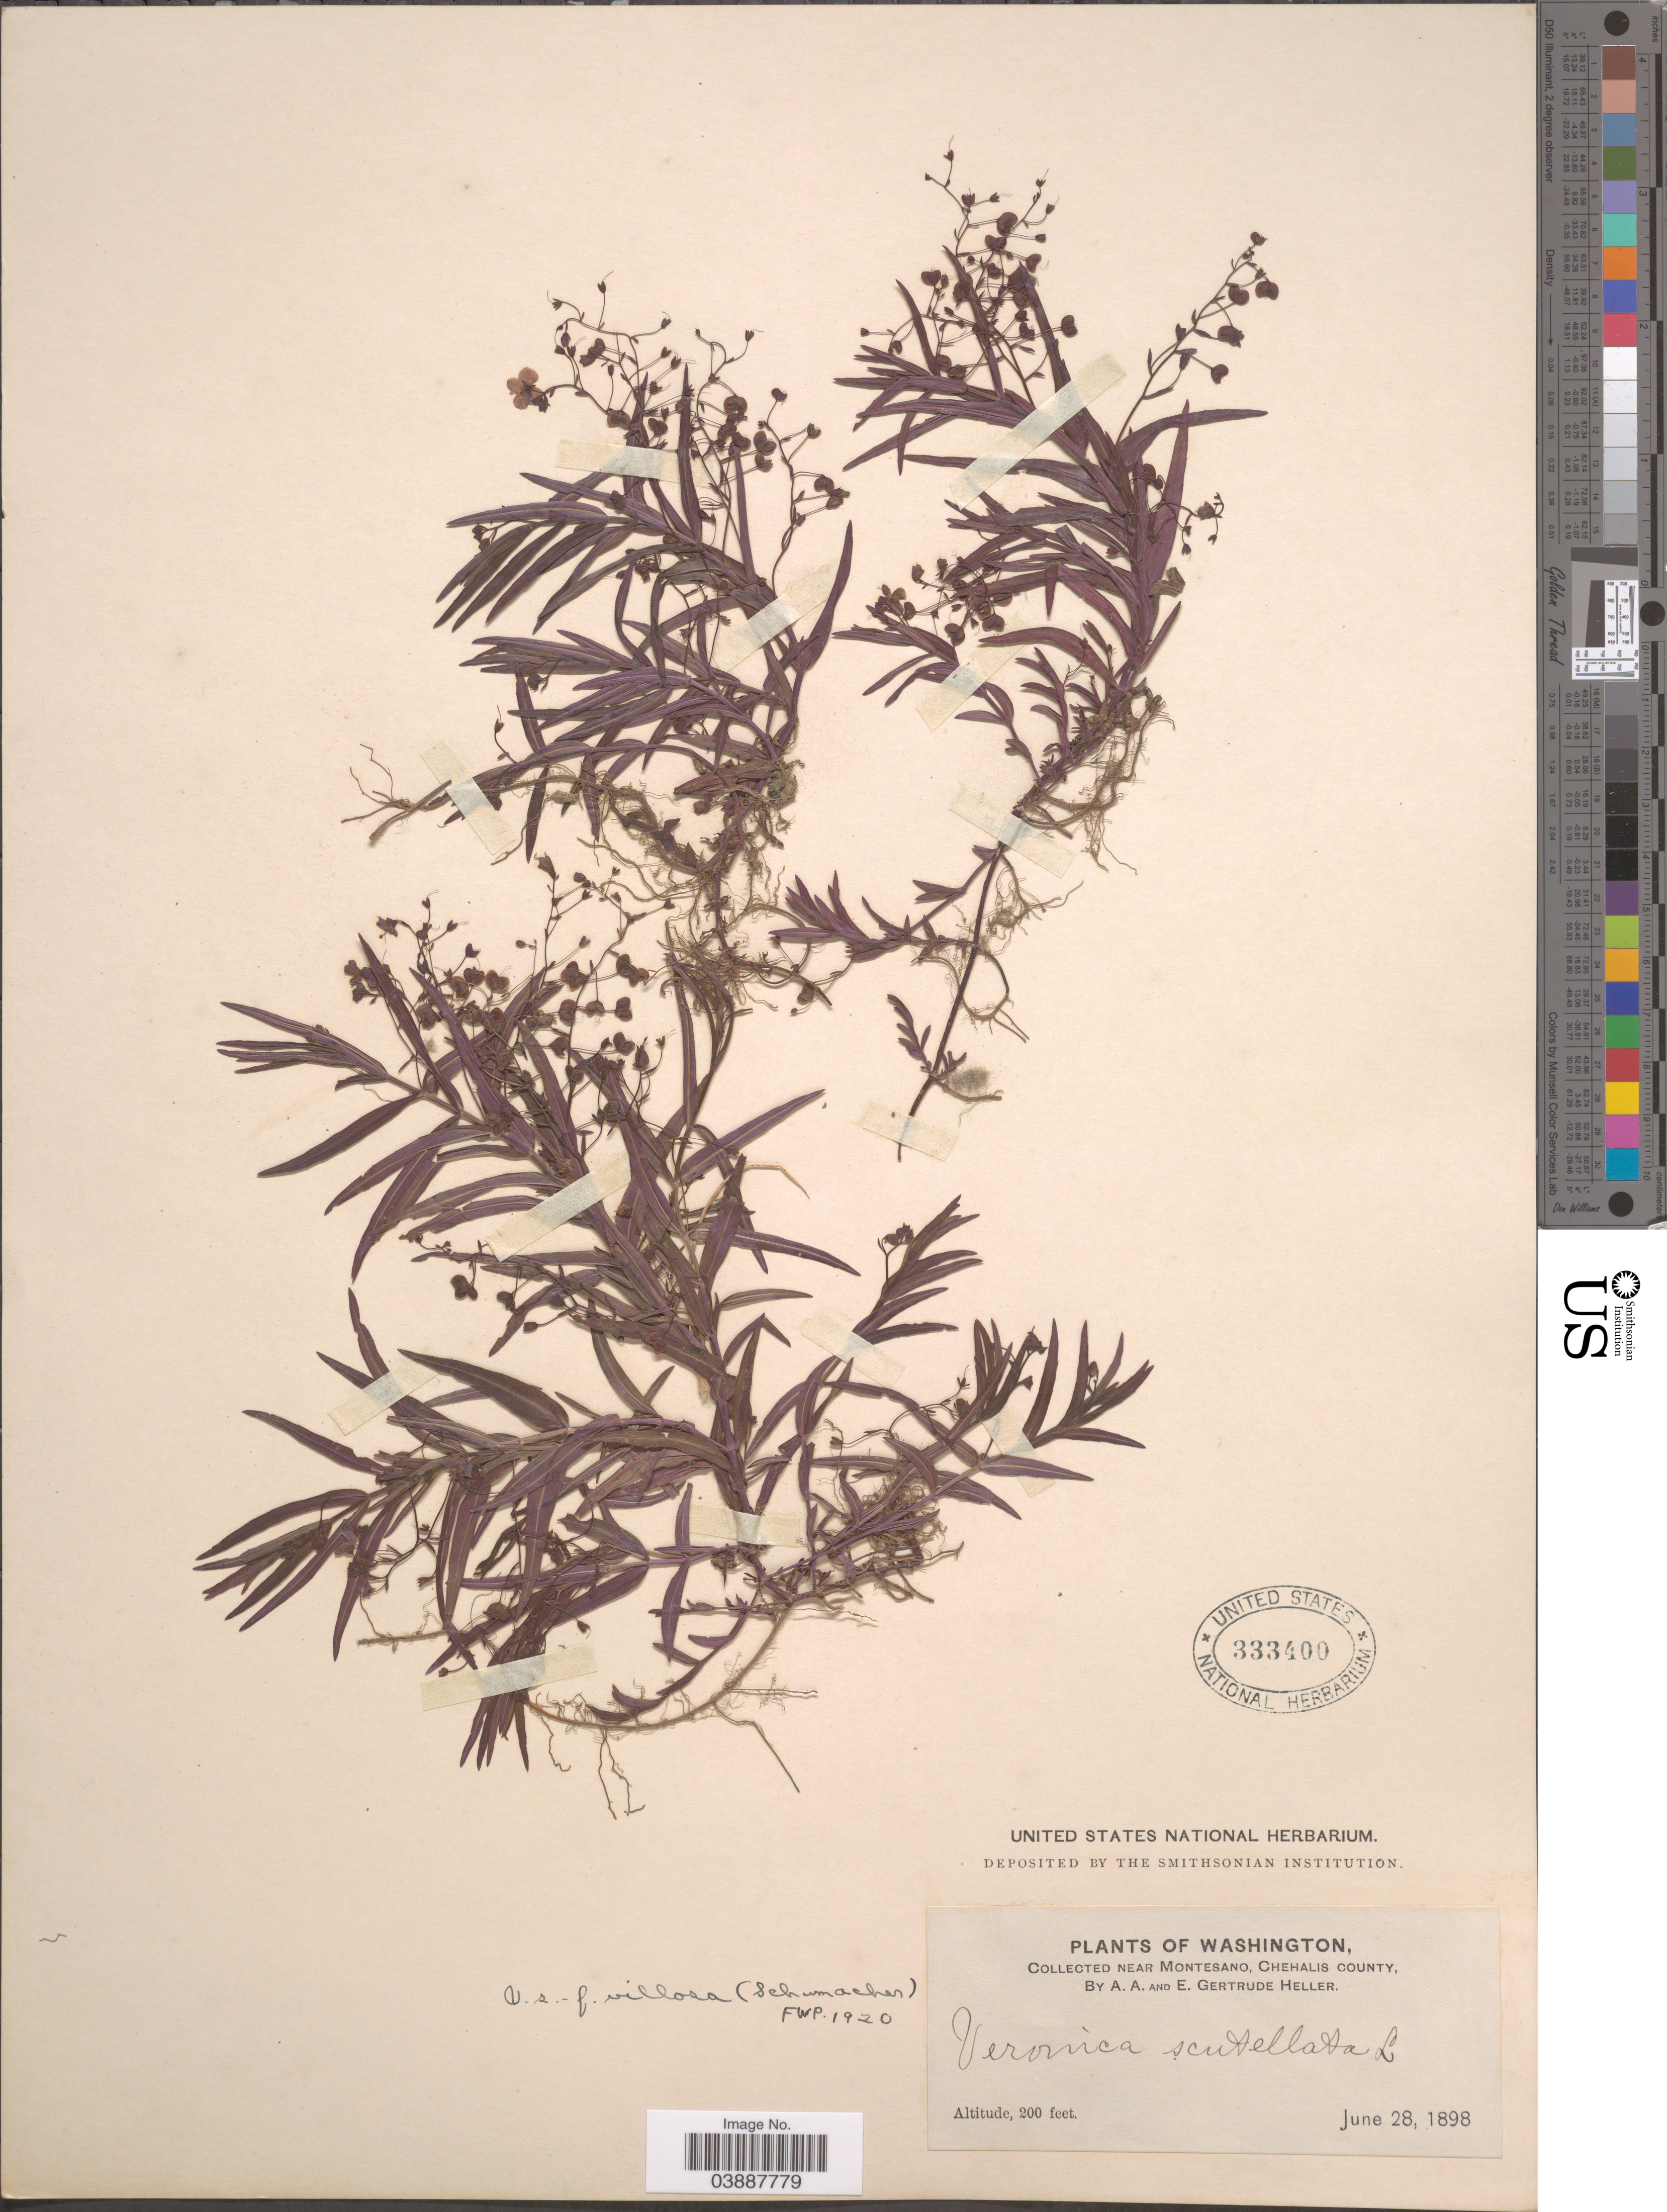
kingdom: Plantae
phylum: Tracheophyta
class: Magnoliopsida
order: Lamiales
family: Plantaginaceae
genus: Veronica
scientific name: Veronica scutellata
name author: L.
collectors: A. A. Heller & E. G. Heller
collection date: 1898-06-28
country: United States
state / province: Washington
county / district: Grays Harbor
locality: Near Montesano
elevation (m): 61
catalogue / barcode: US 333400